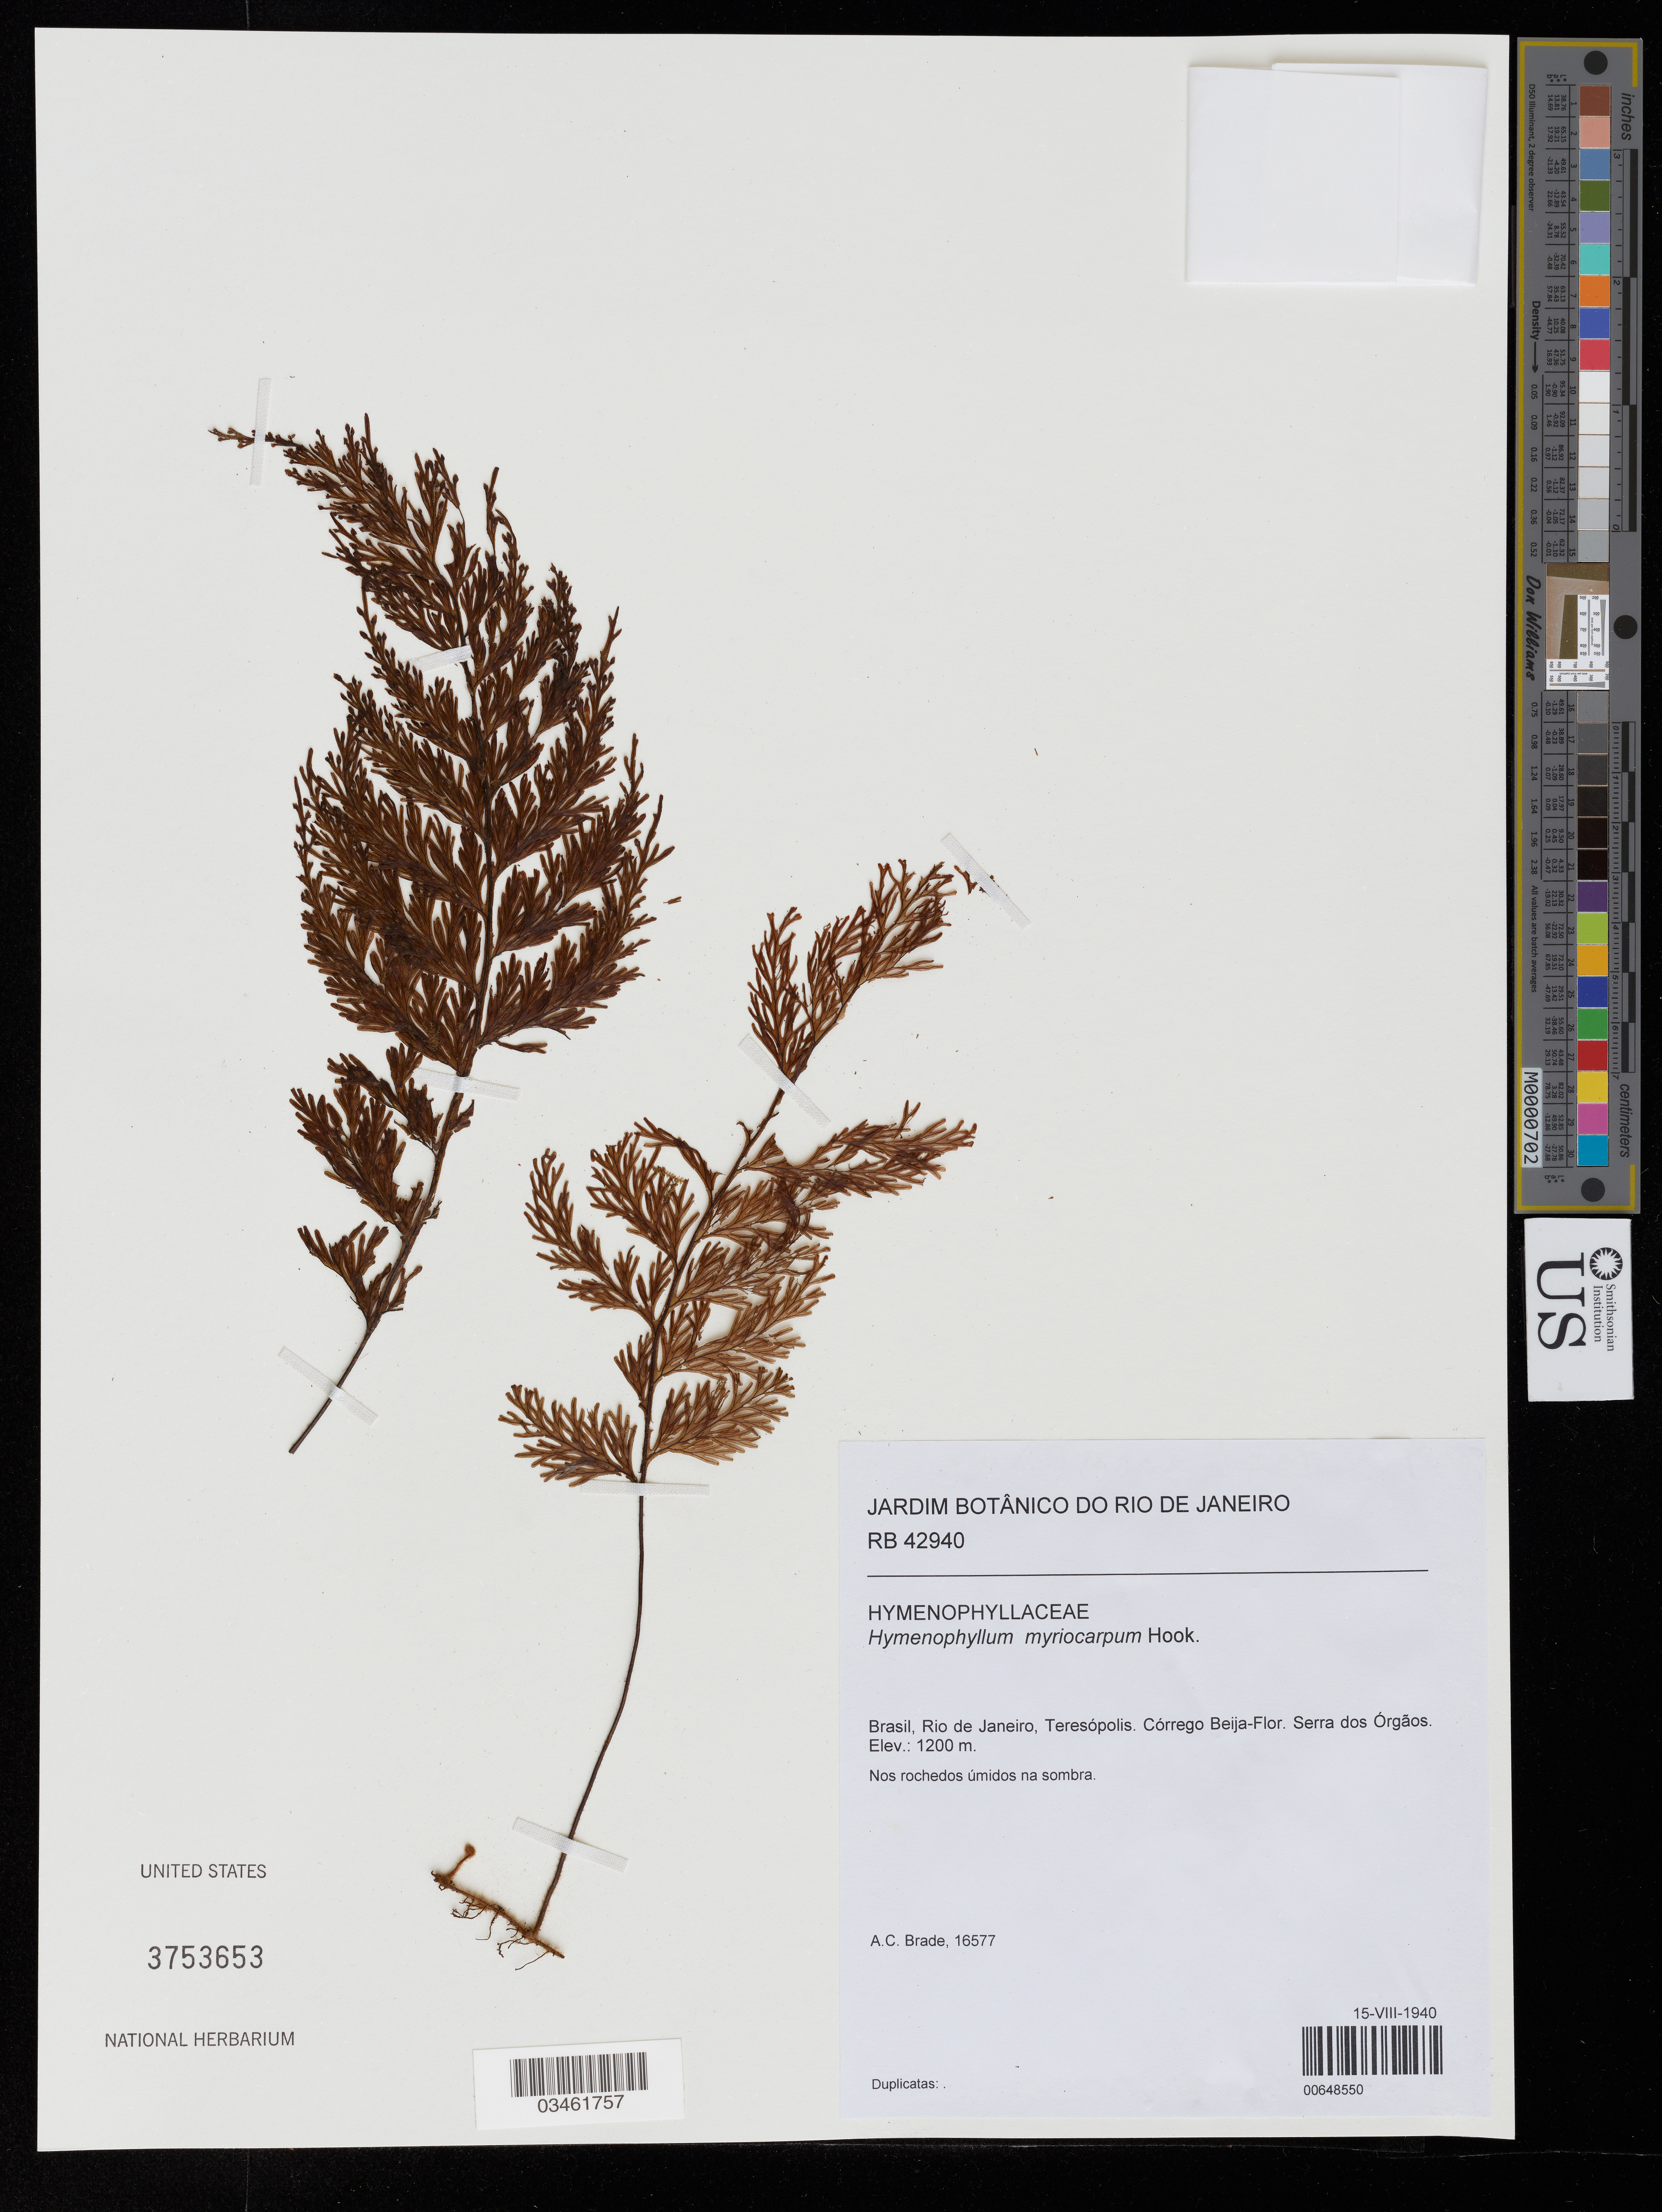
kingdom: Plantae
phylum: Tracheophyta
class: Polypodiopsida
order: Hymenophyllales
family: Hymenophyllaceae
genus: Hymenophyllum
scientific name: Hymenophyllum myriocarpum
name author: Hook.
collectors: A. C. Brade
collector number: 16577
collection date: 1940-08-15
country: Brazil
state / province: Rio de Janeiro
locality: Teresópolis. Córrego Beija-Flor. Serra dos Órgãos.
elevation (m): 1200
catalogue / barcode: US 3753653